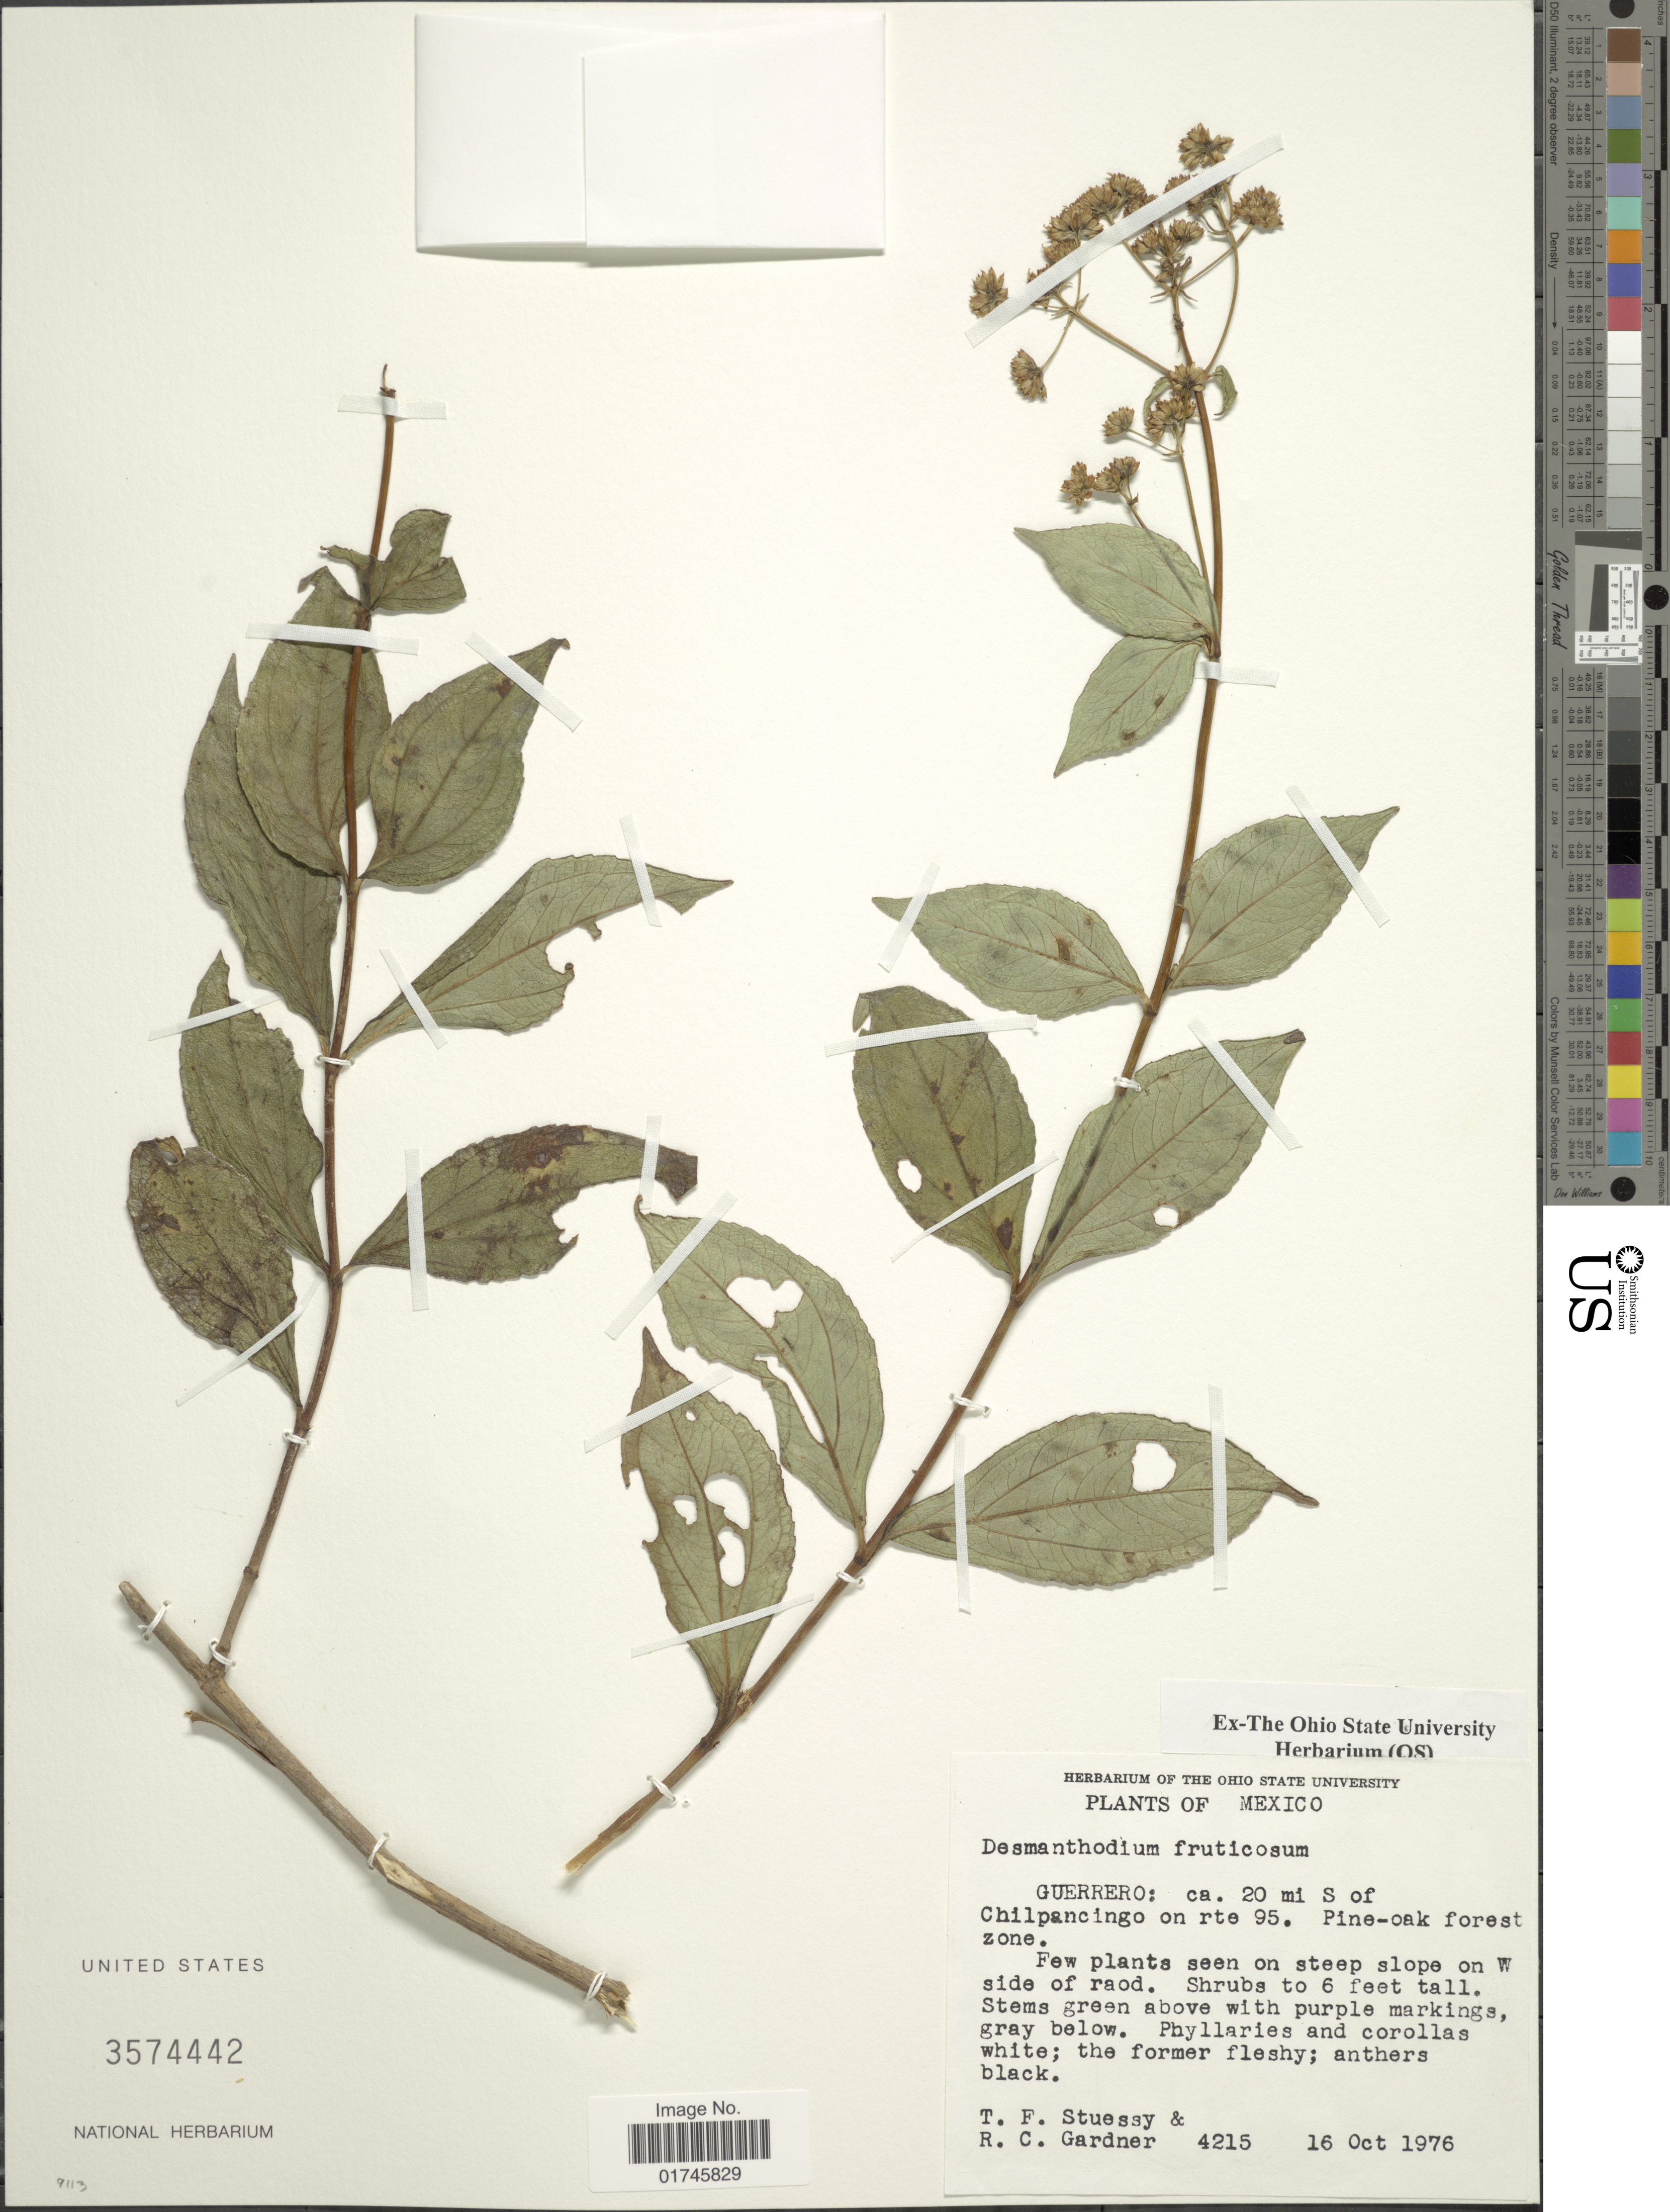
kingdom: Plantae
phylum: Tracheophyta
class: Magnoliopsida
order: Asterales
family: Asteraceae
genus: Desmanthodium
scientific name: Desmanthodium fruticosum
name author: Greenm.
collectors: T. Stuessy & R. C. Gardner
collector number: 4215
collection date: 1976-10-16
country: Mexico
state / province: Guerrero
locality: Guerrero: ca. 20 mi S of Chilpancingo on rte 95. Pine Oak forest zone.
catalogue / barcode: US 3574442